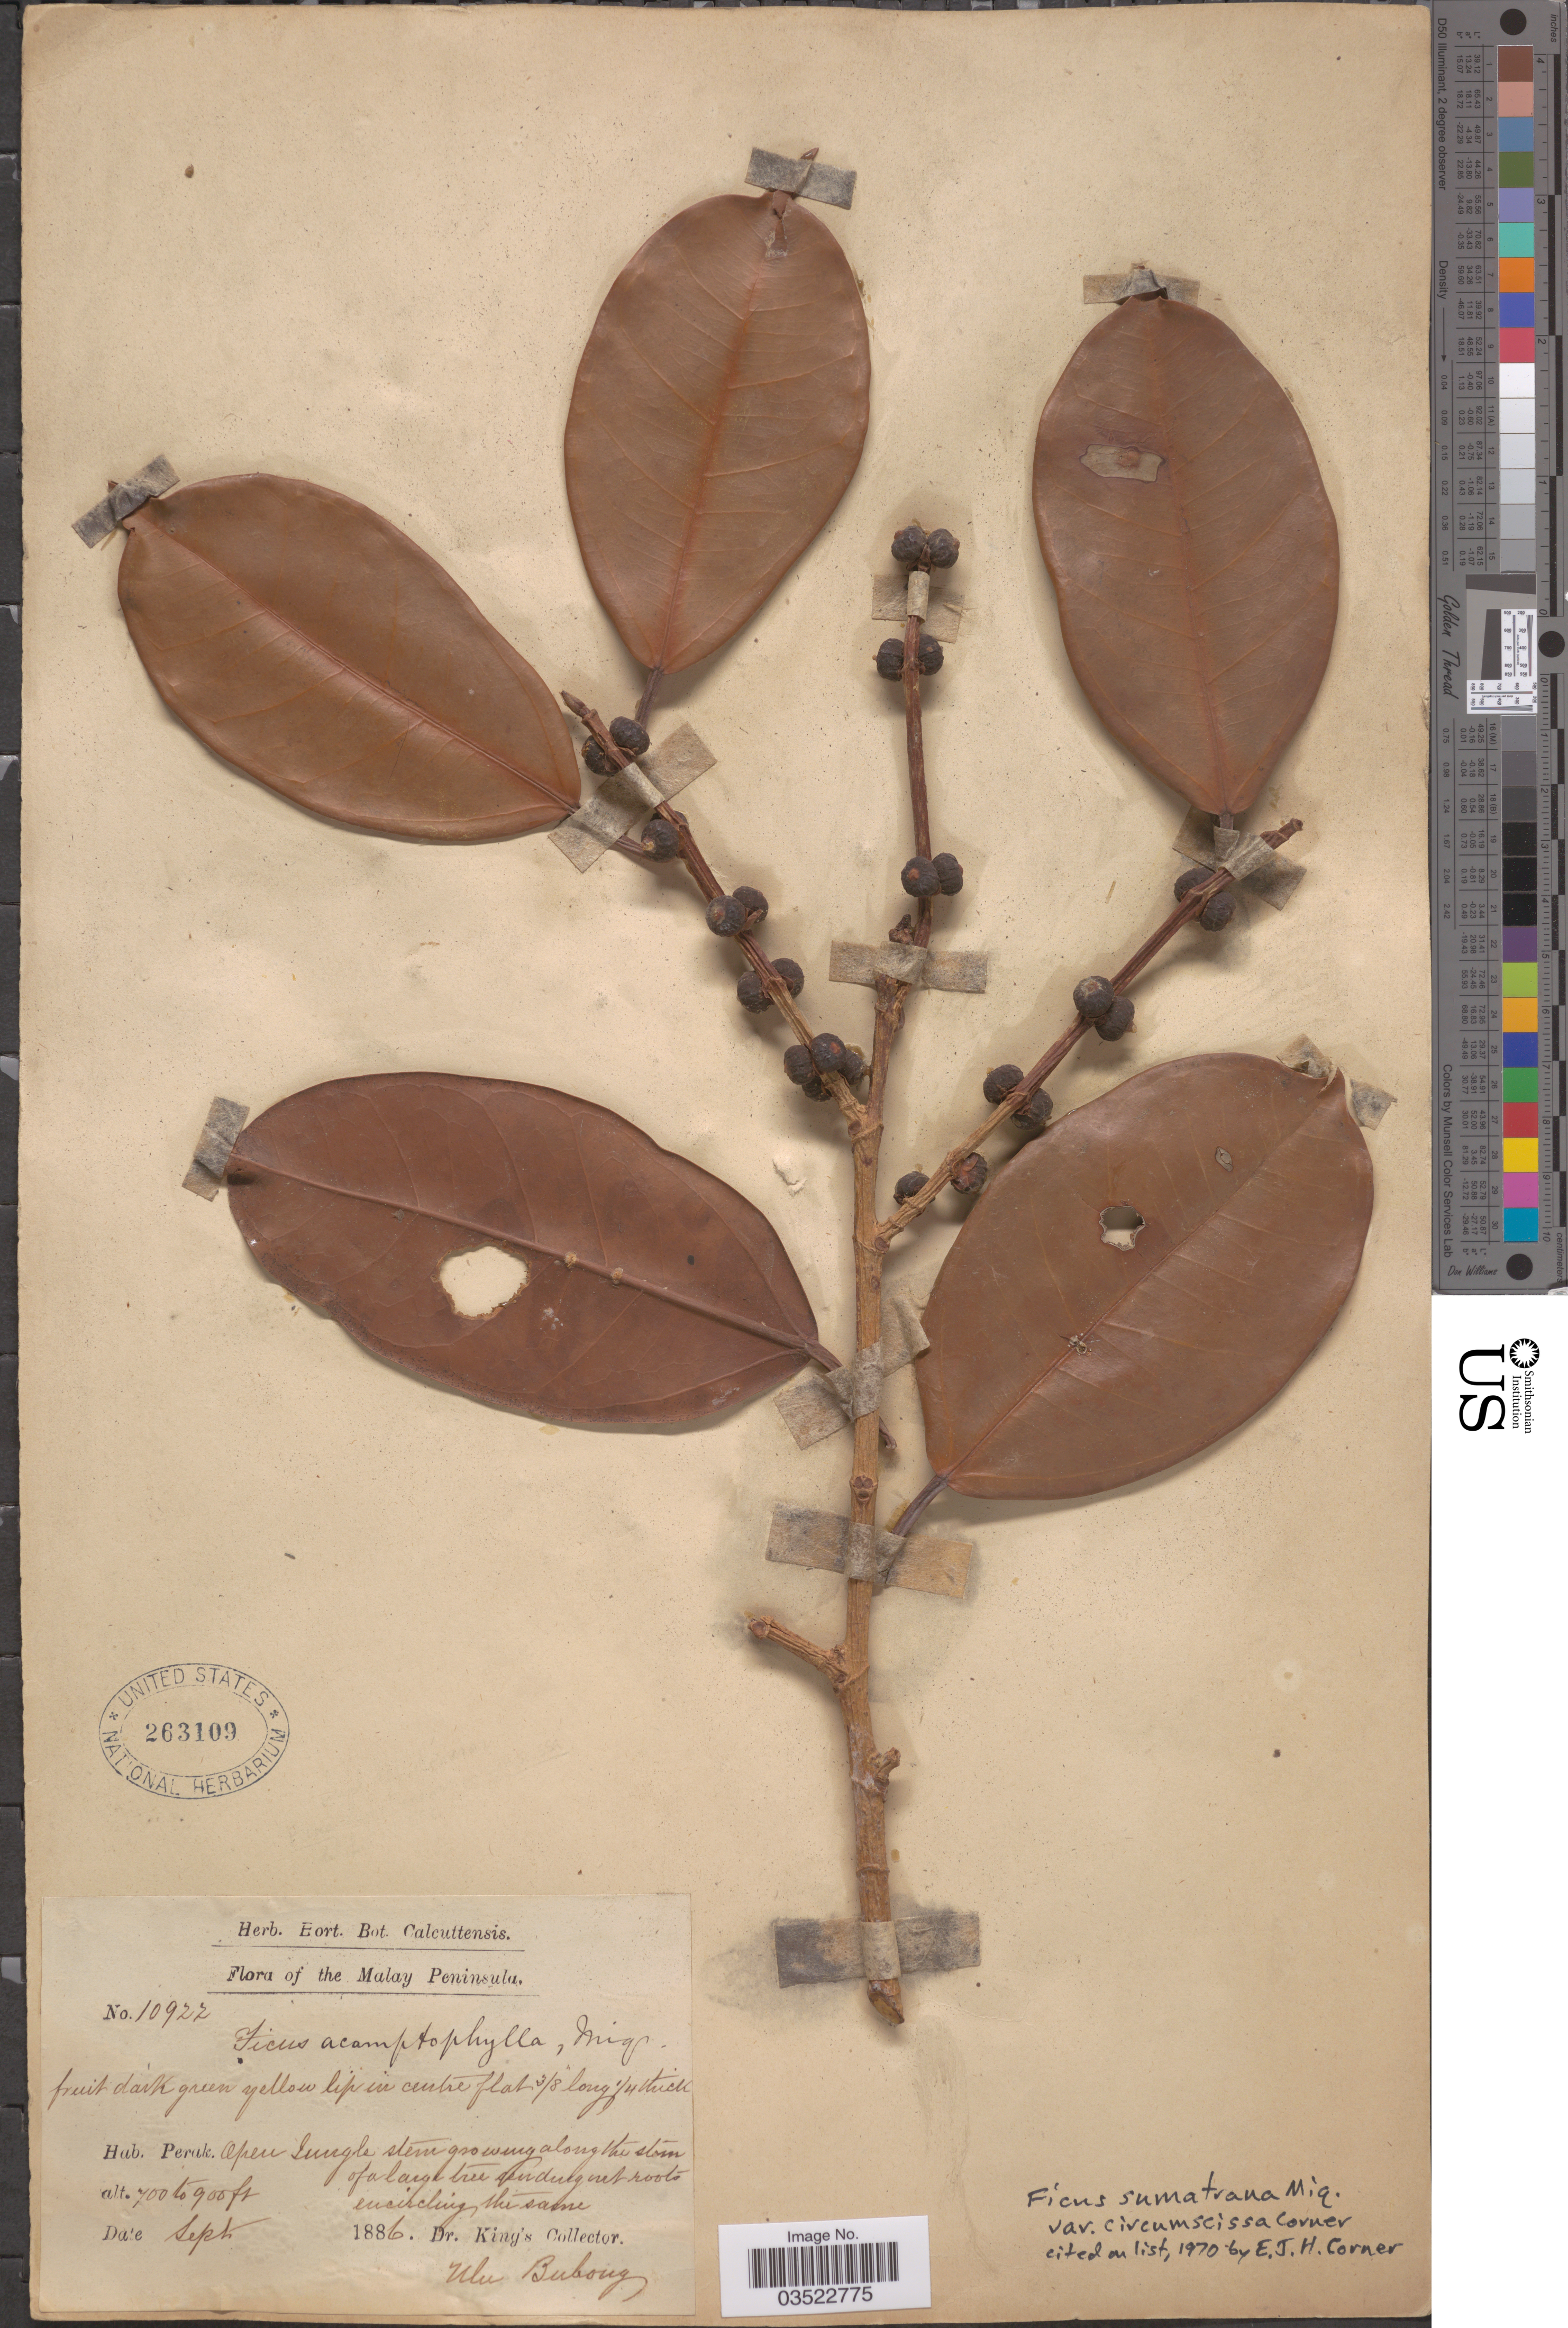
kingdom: Plantae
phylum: Tracheophyta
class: Magnoliopsida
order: Rosales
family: Moraceae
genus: Ficus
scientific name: Ficus sumatrana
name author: Miq.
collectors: G. King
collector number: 10922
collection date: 1886-09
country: Malaysia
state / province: Perak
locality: Maly Peninsula.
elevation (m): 213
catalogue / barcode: US 263109